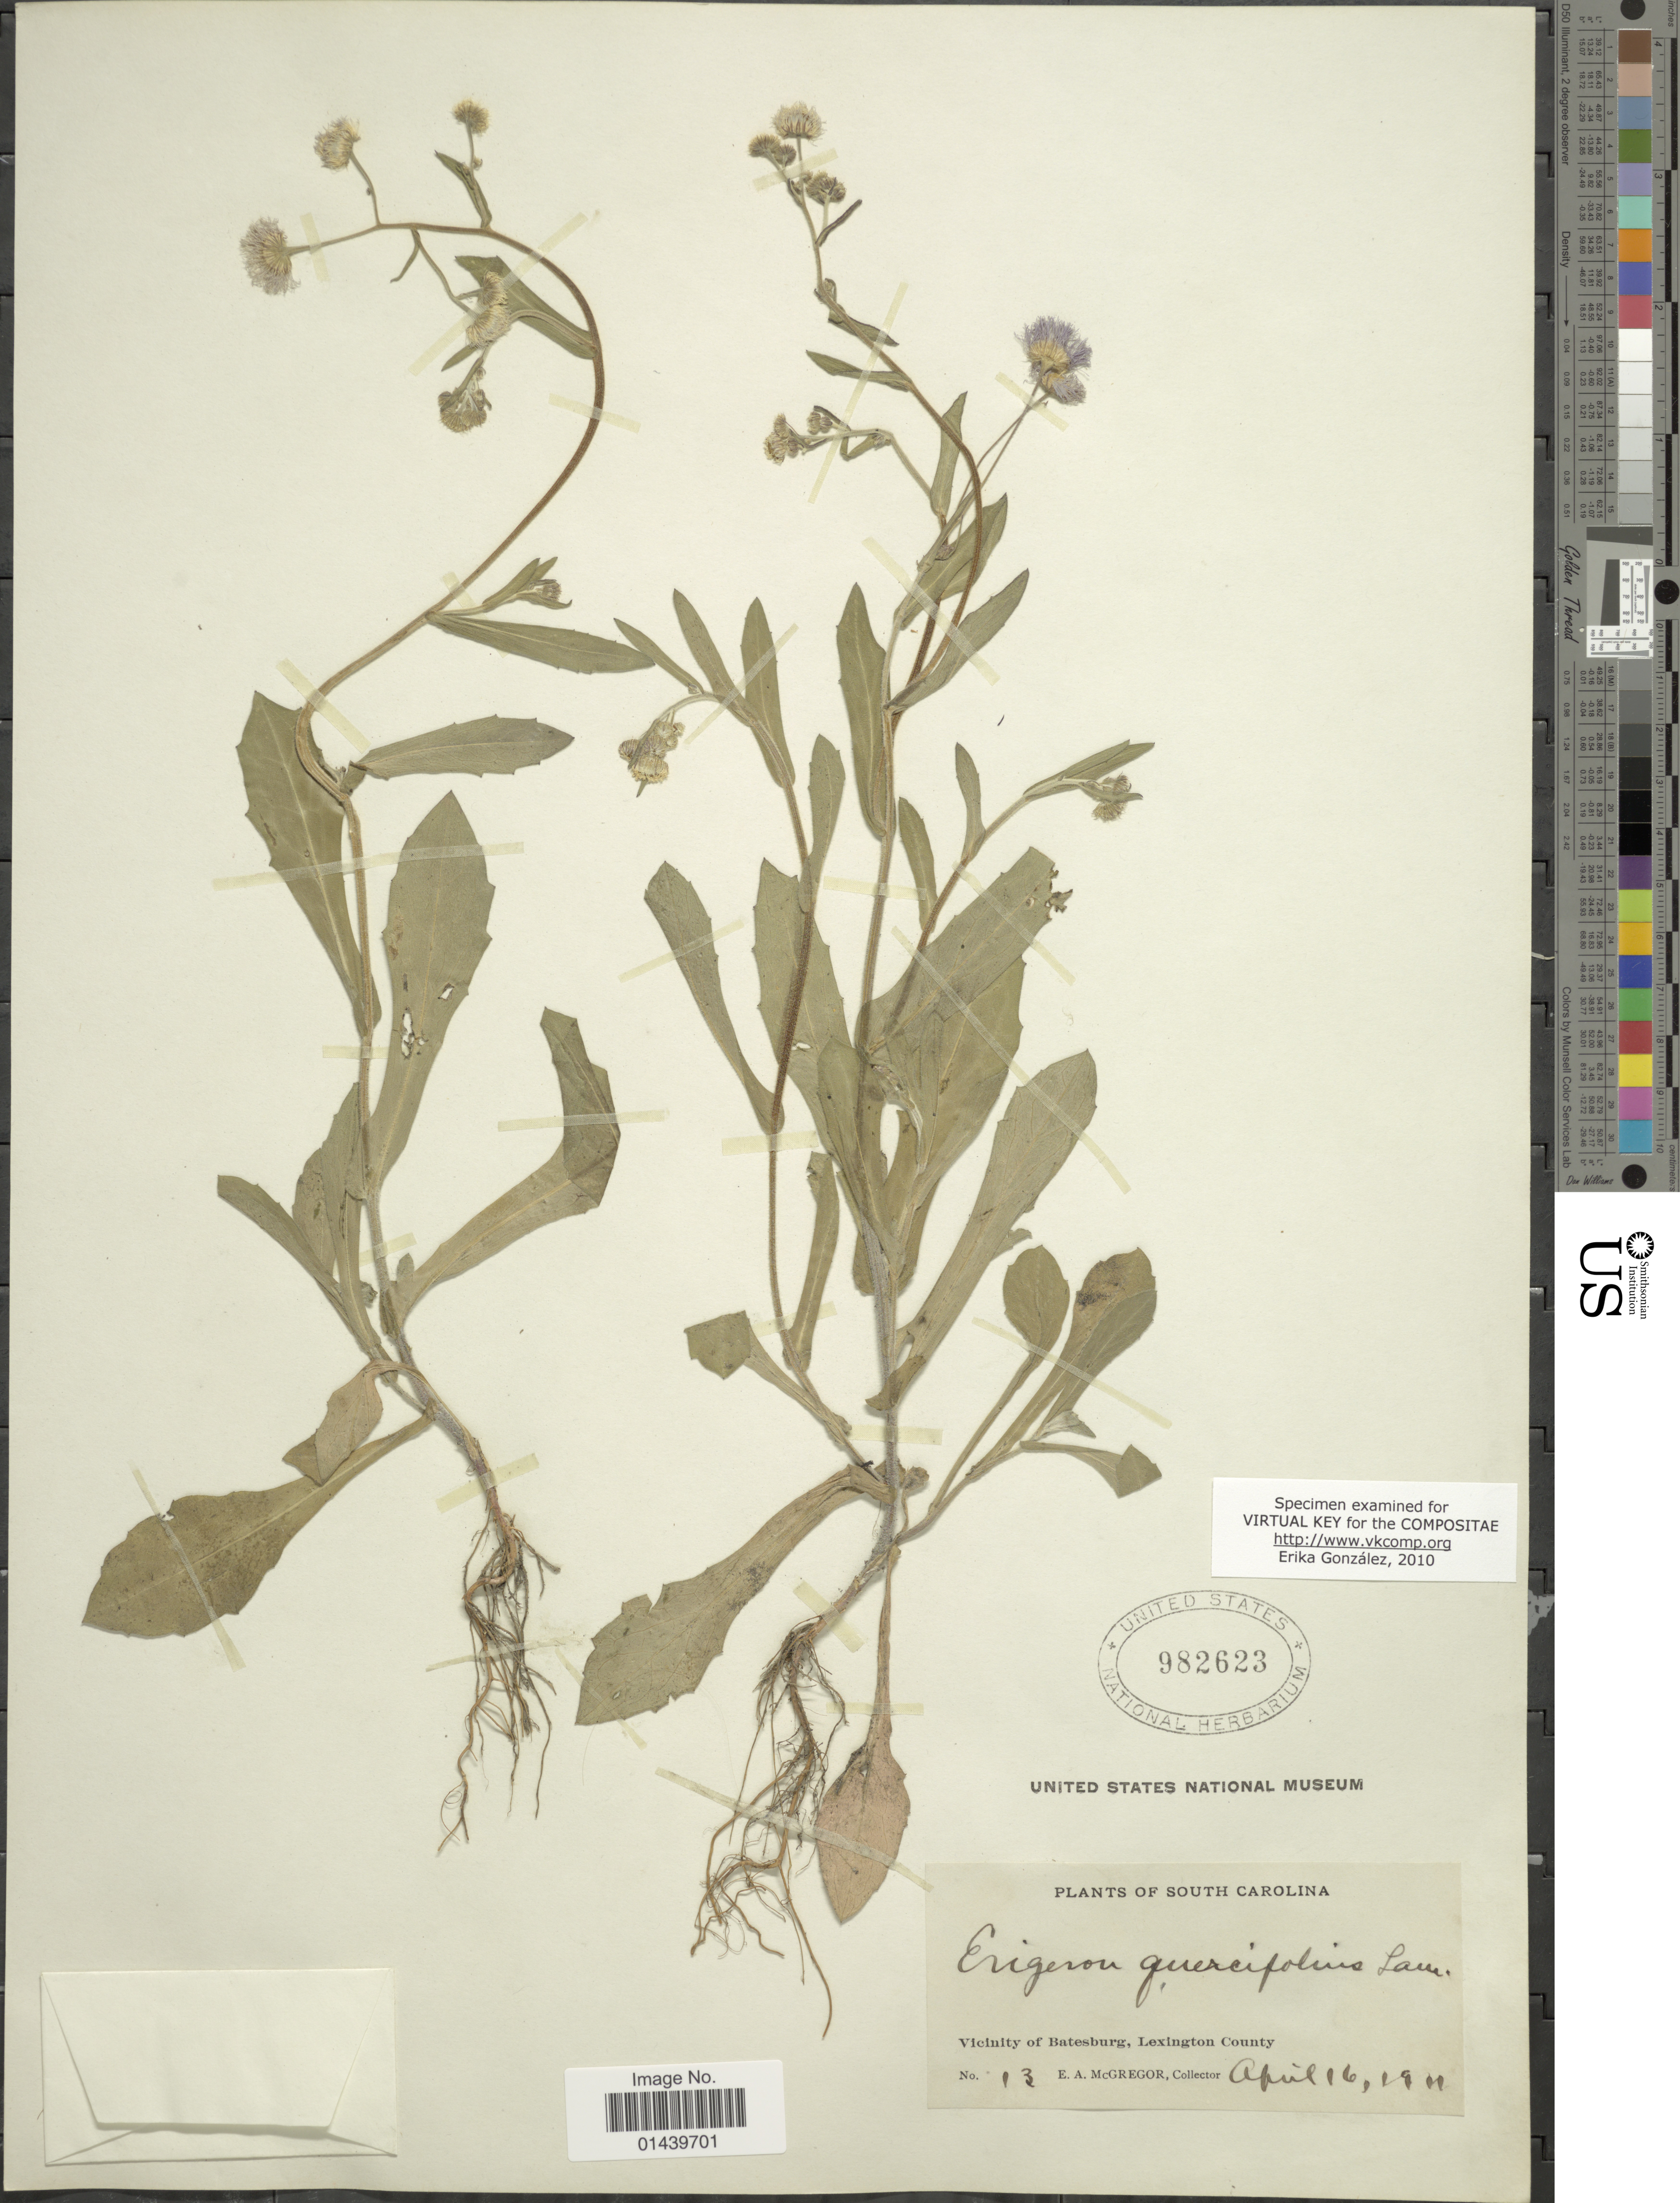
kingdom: Plantae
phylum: Tracheophyta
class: Magnoliopsida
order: Asterales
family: Asteraceae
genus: Erigeron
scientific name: Erigeron quercifolius Lam.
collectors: E. A. McGregor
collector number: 13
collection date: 1911-04-16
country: United States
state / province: South Carolina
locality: Vicinity of Batesburg, Lexington County.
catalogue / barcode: US 982623